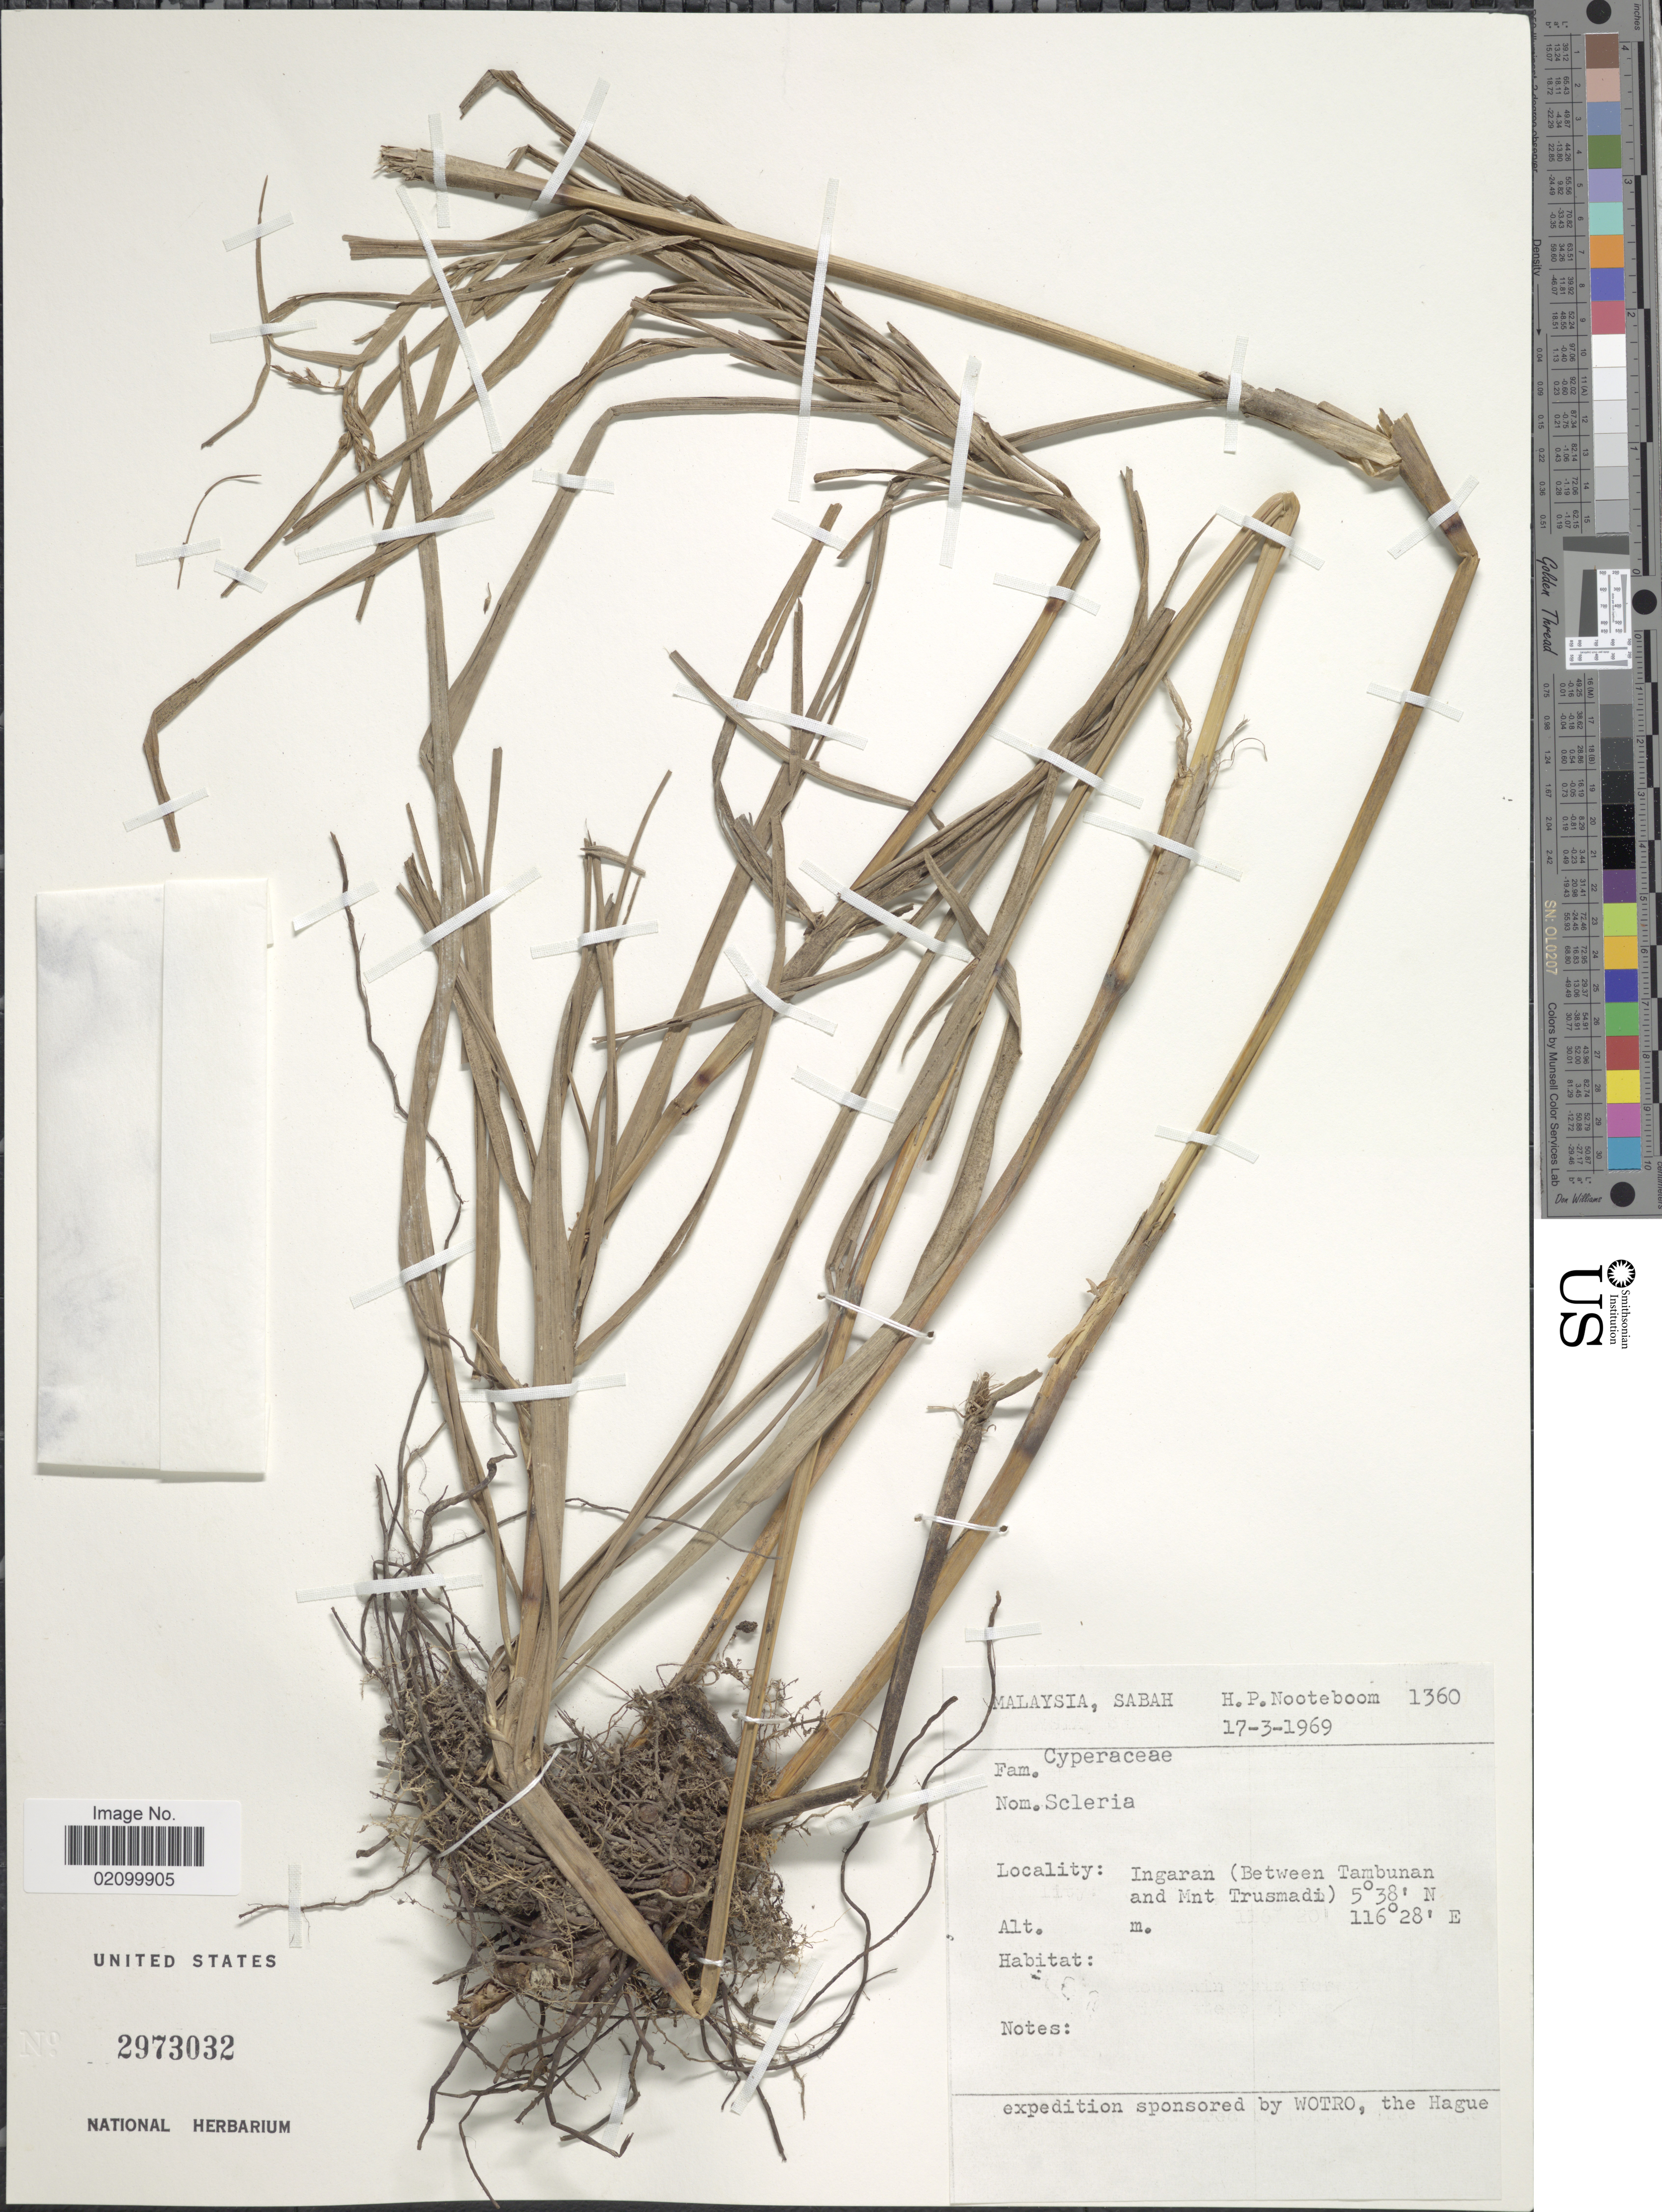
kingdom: Plantae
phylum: Tracheophyta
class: Liliopsida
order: Poales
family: Cyperaceae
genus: Scleria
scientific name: Scleria sp.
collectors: H. P. Nooteboom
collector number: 1360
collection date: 1969-03-17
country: Malaysia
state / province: Sabah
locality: Ingaran (Between Tambunan and Mtn Trusmadi)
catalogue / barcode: US 2973032